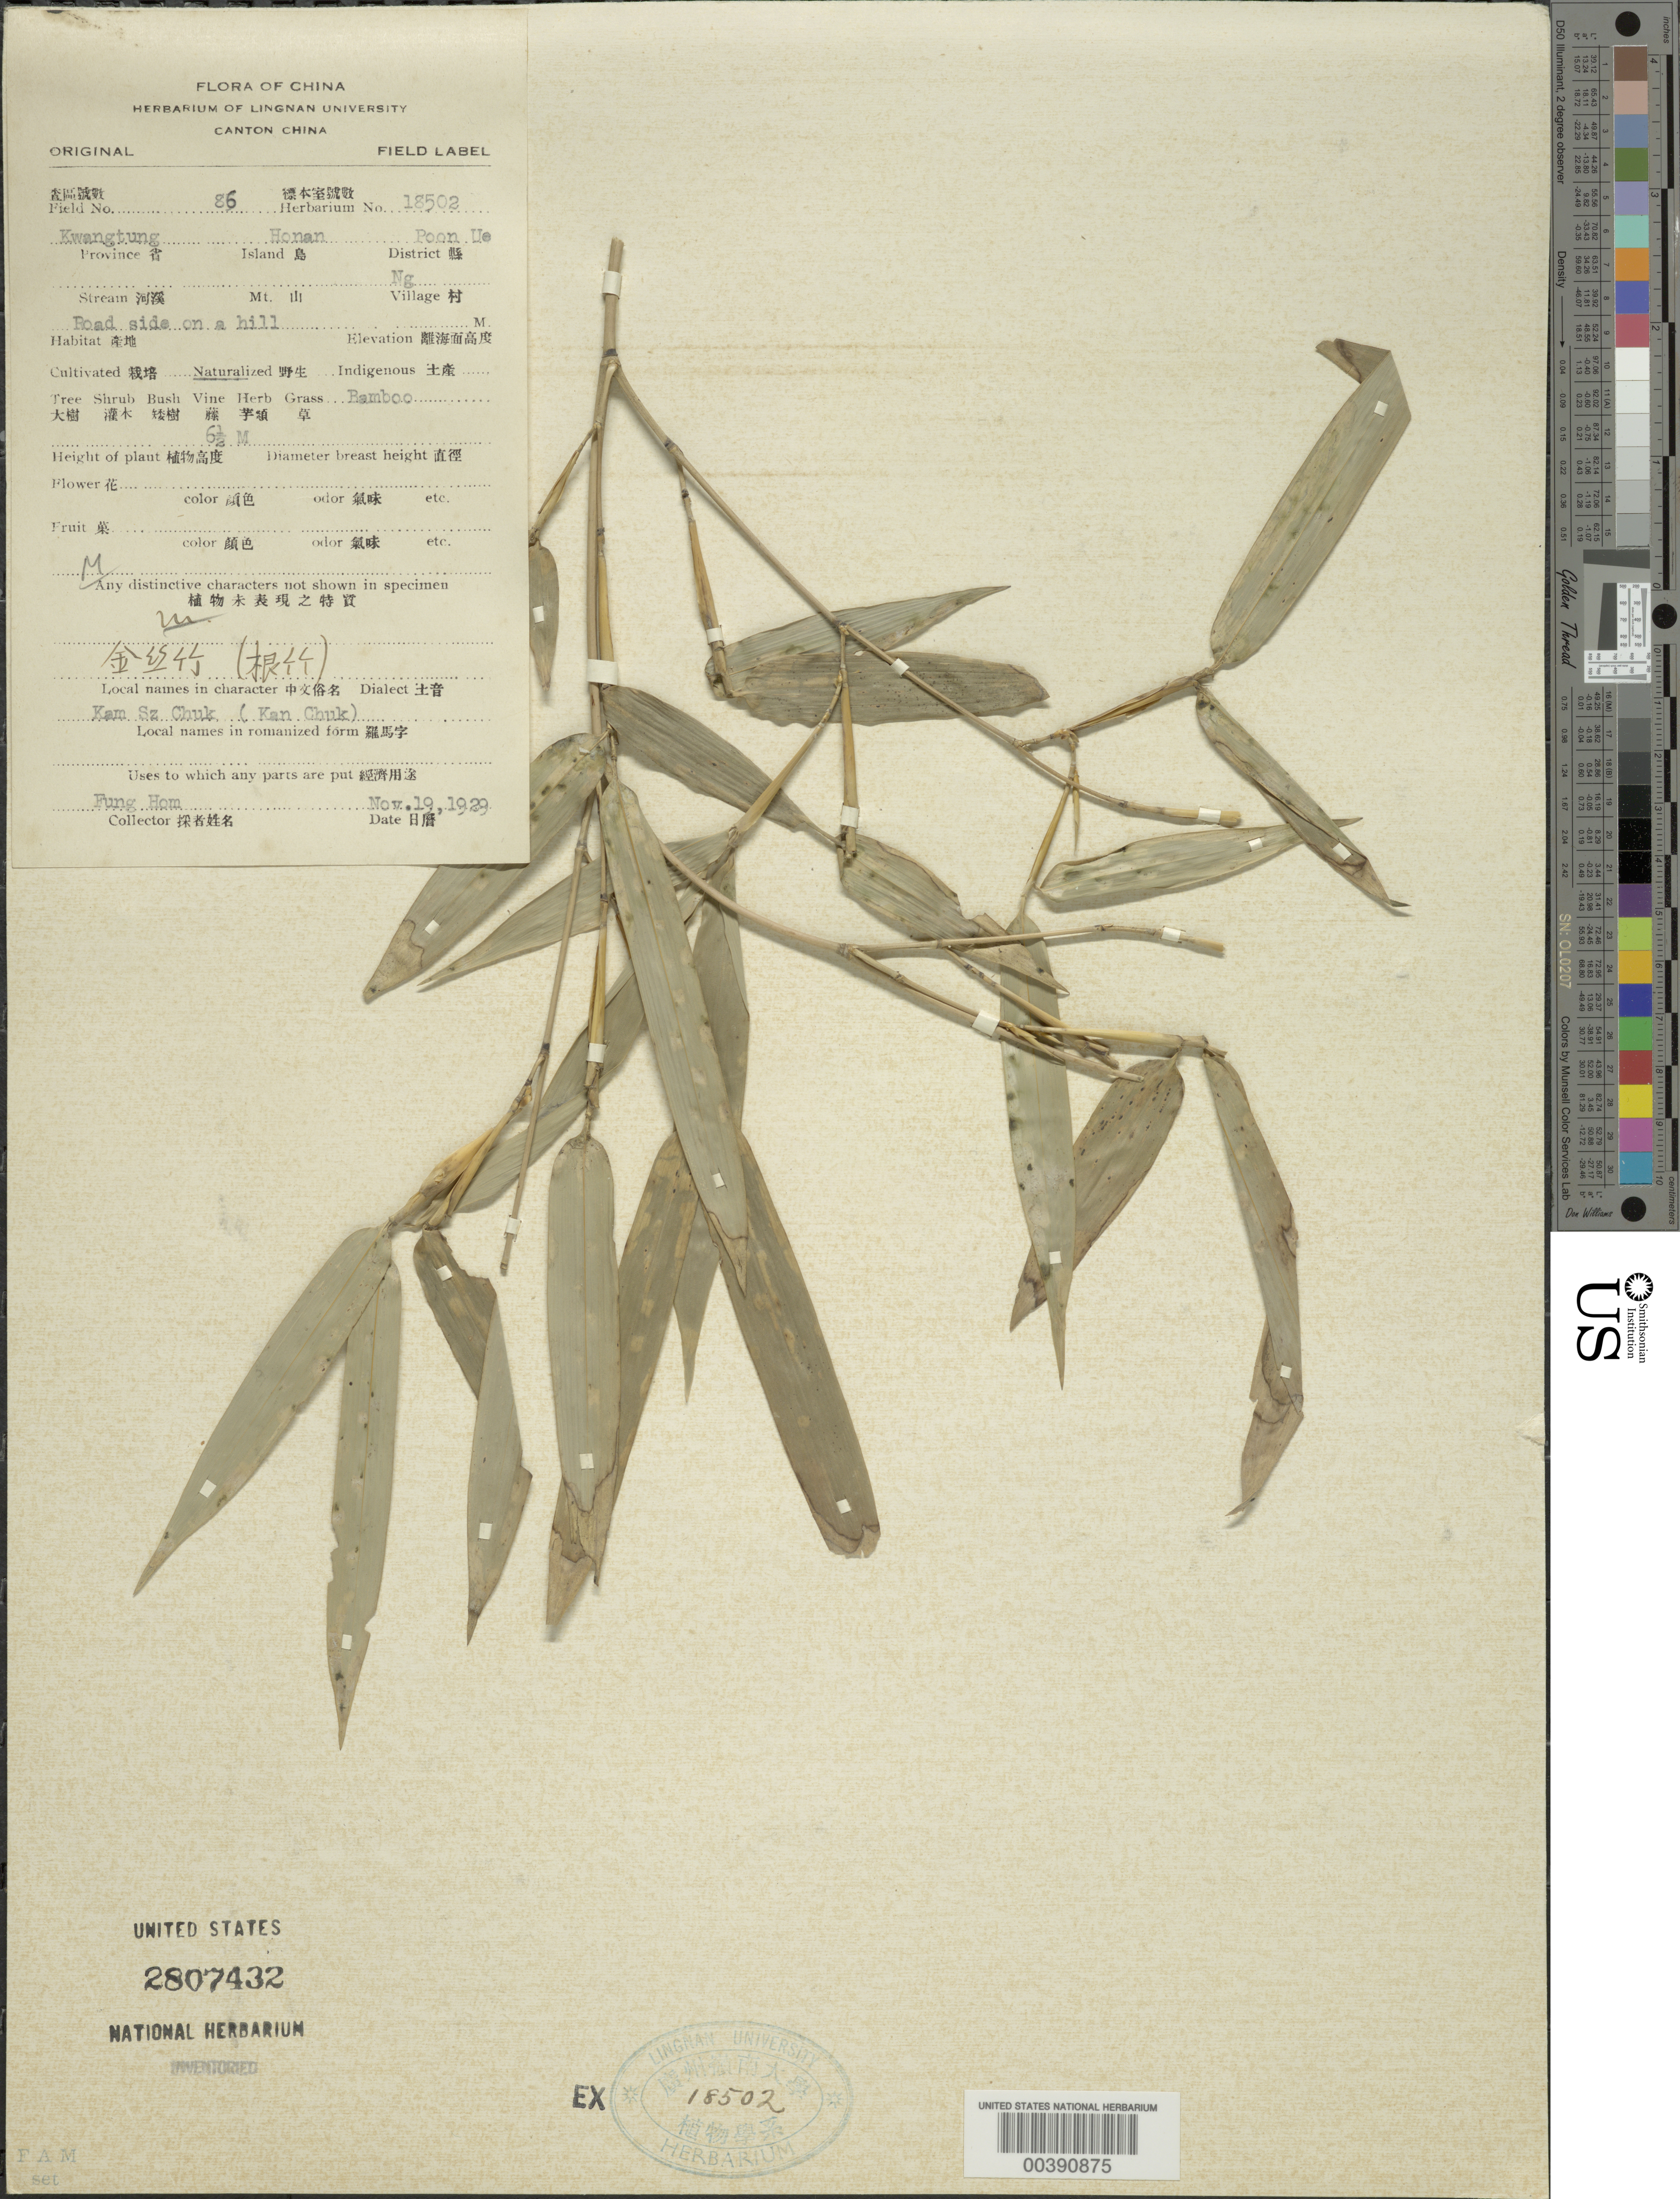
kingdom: Plantae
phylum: Tracheophyta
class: Liliopsida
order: Poales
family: Poaceae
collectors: H. L. Fung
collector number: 86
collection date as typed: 19 Nov 1929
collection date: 1929-11-19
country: China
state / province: Guangdong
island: Honam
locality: Poon ue, ng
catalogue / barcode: US 2807432